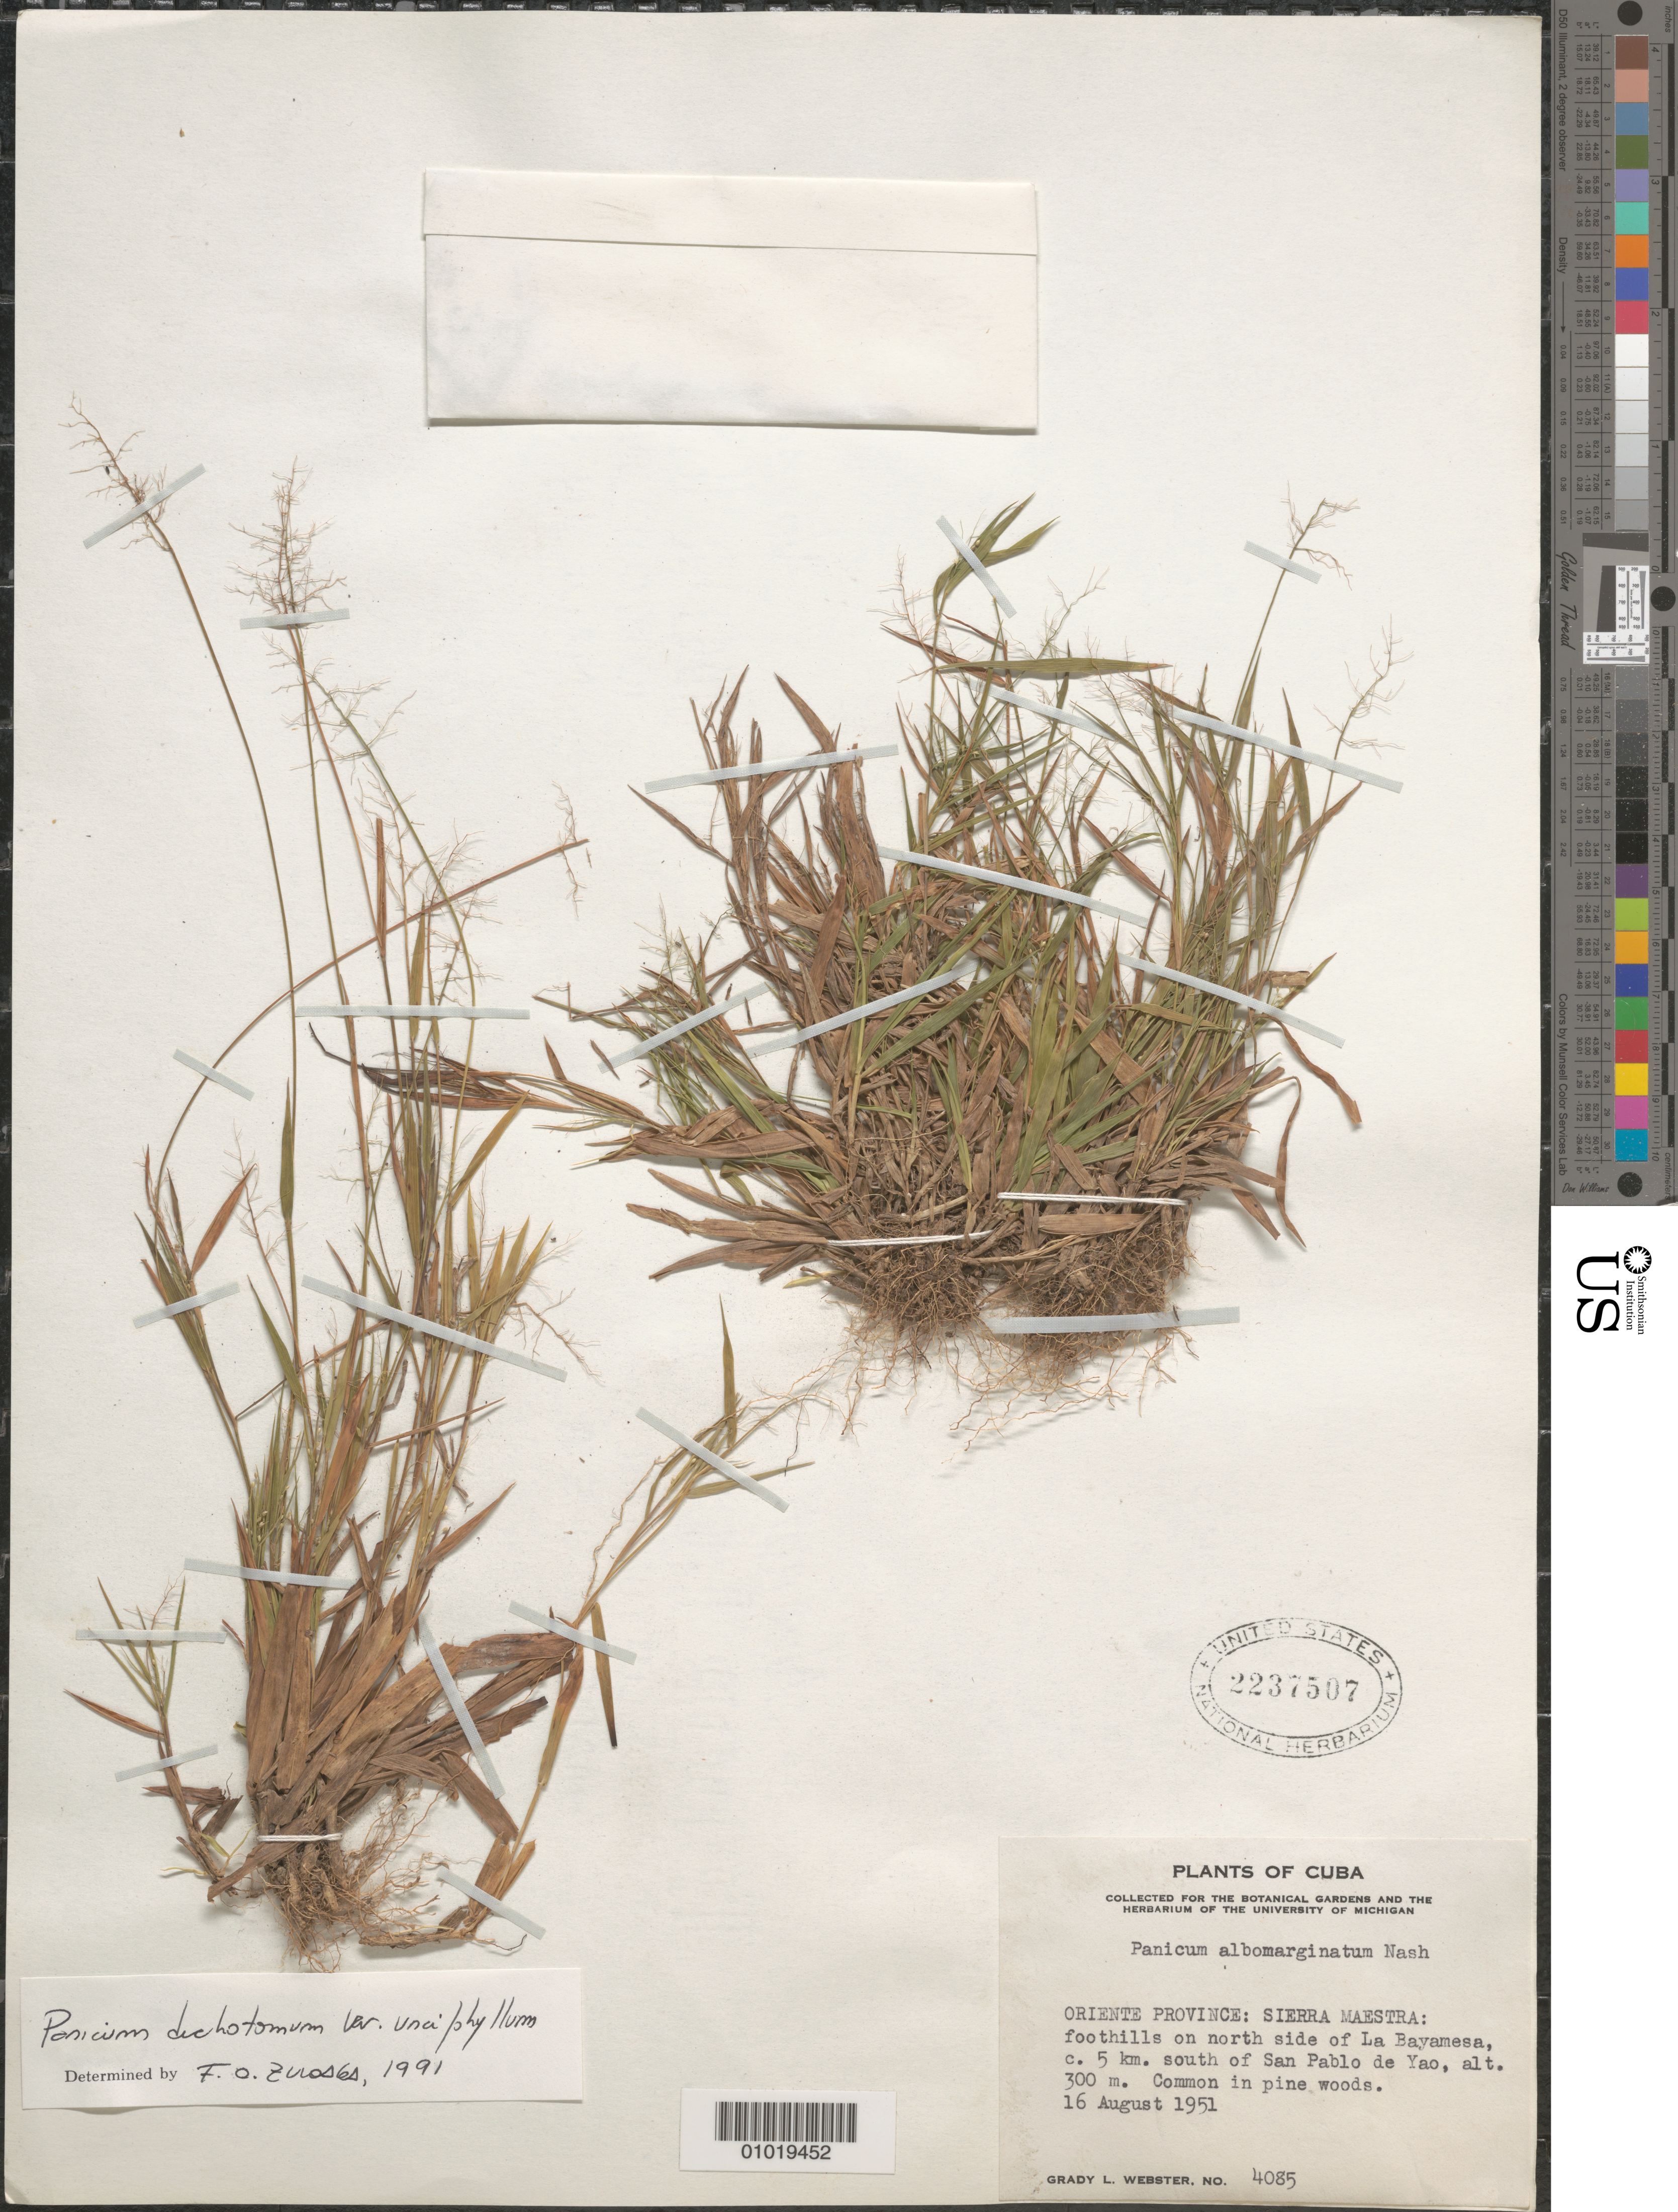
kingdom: Plantae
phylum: Tracheophyta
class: Liliopsida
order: Poales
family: Poaceae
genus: Panicum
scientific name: Panicum dichotomum var. unciphyllum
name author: (Trin.) Wipff & S.D. Jones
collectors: G. L. Webster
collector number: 4085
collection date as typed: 16 Aug 1951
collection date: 1951-08-16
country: Cuba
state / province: Granma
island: Cuba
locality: Sierra Maestra, foothills on S side of La Bayamesa c 5 km S of San Pablo de Yao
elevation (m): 300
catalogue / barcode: US 2237507